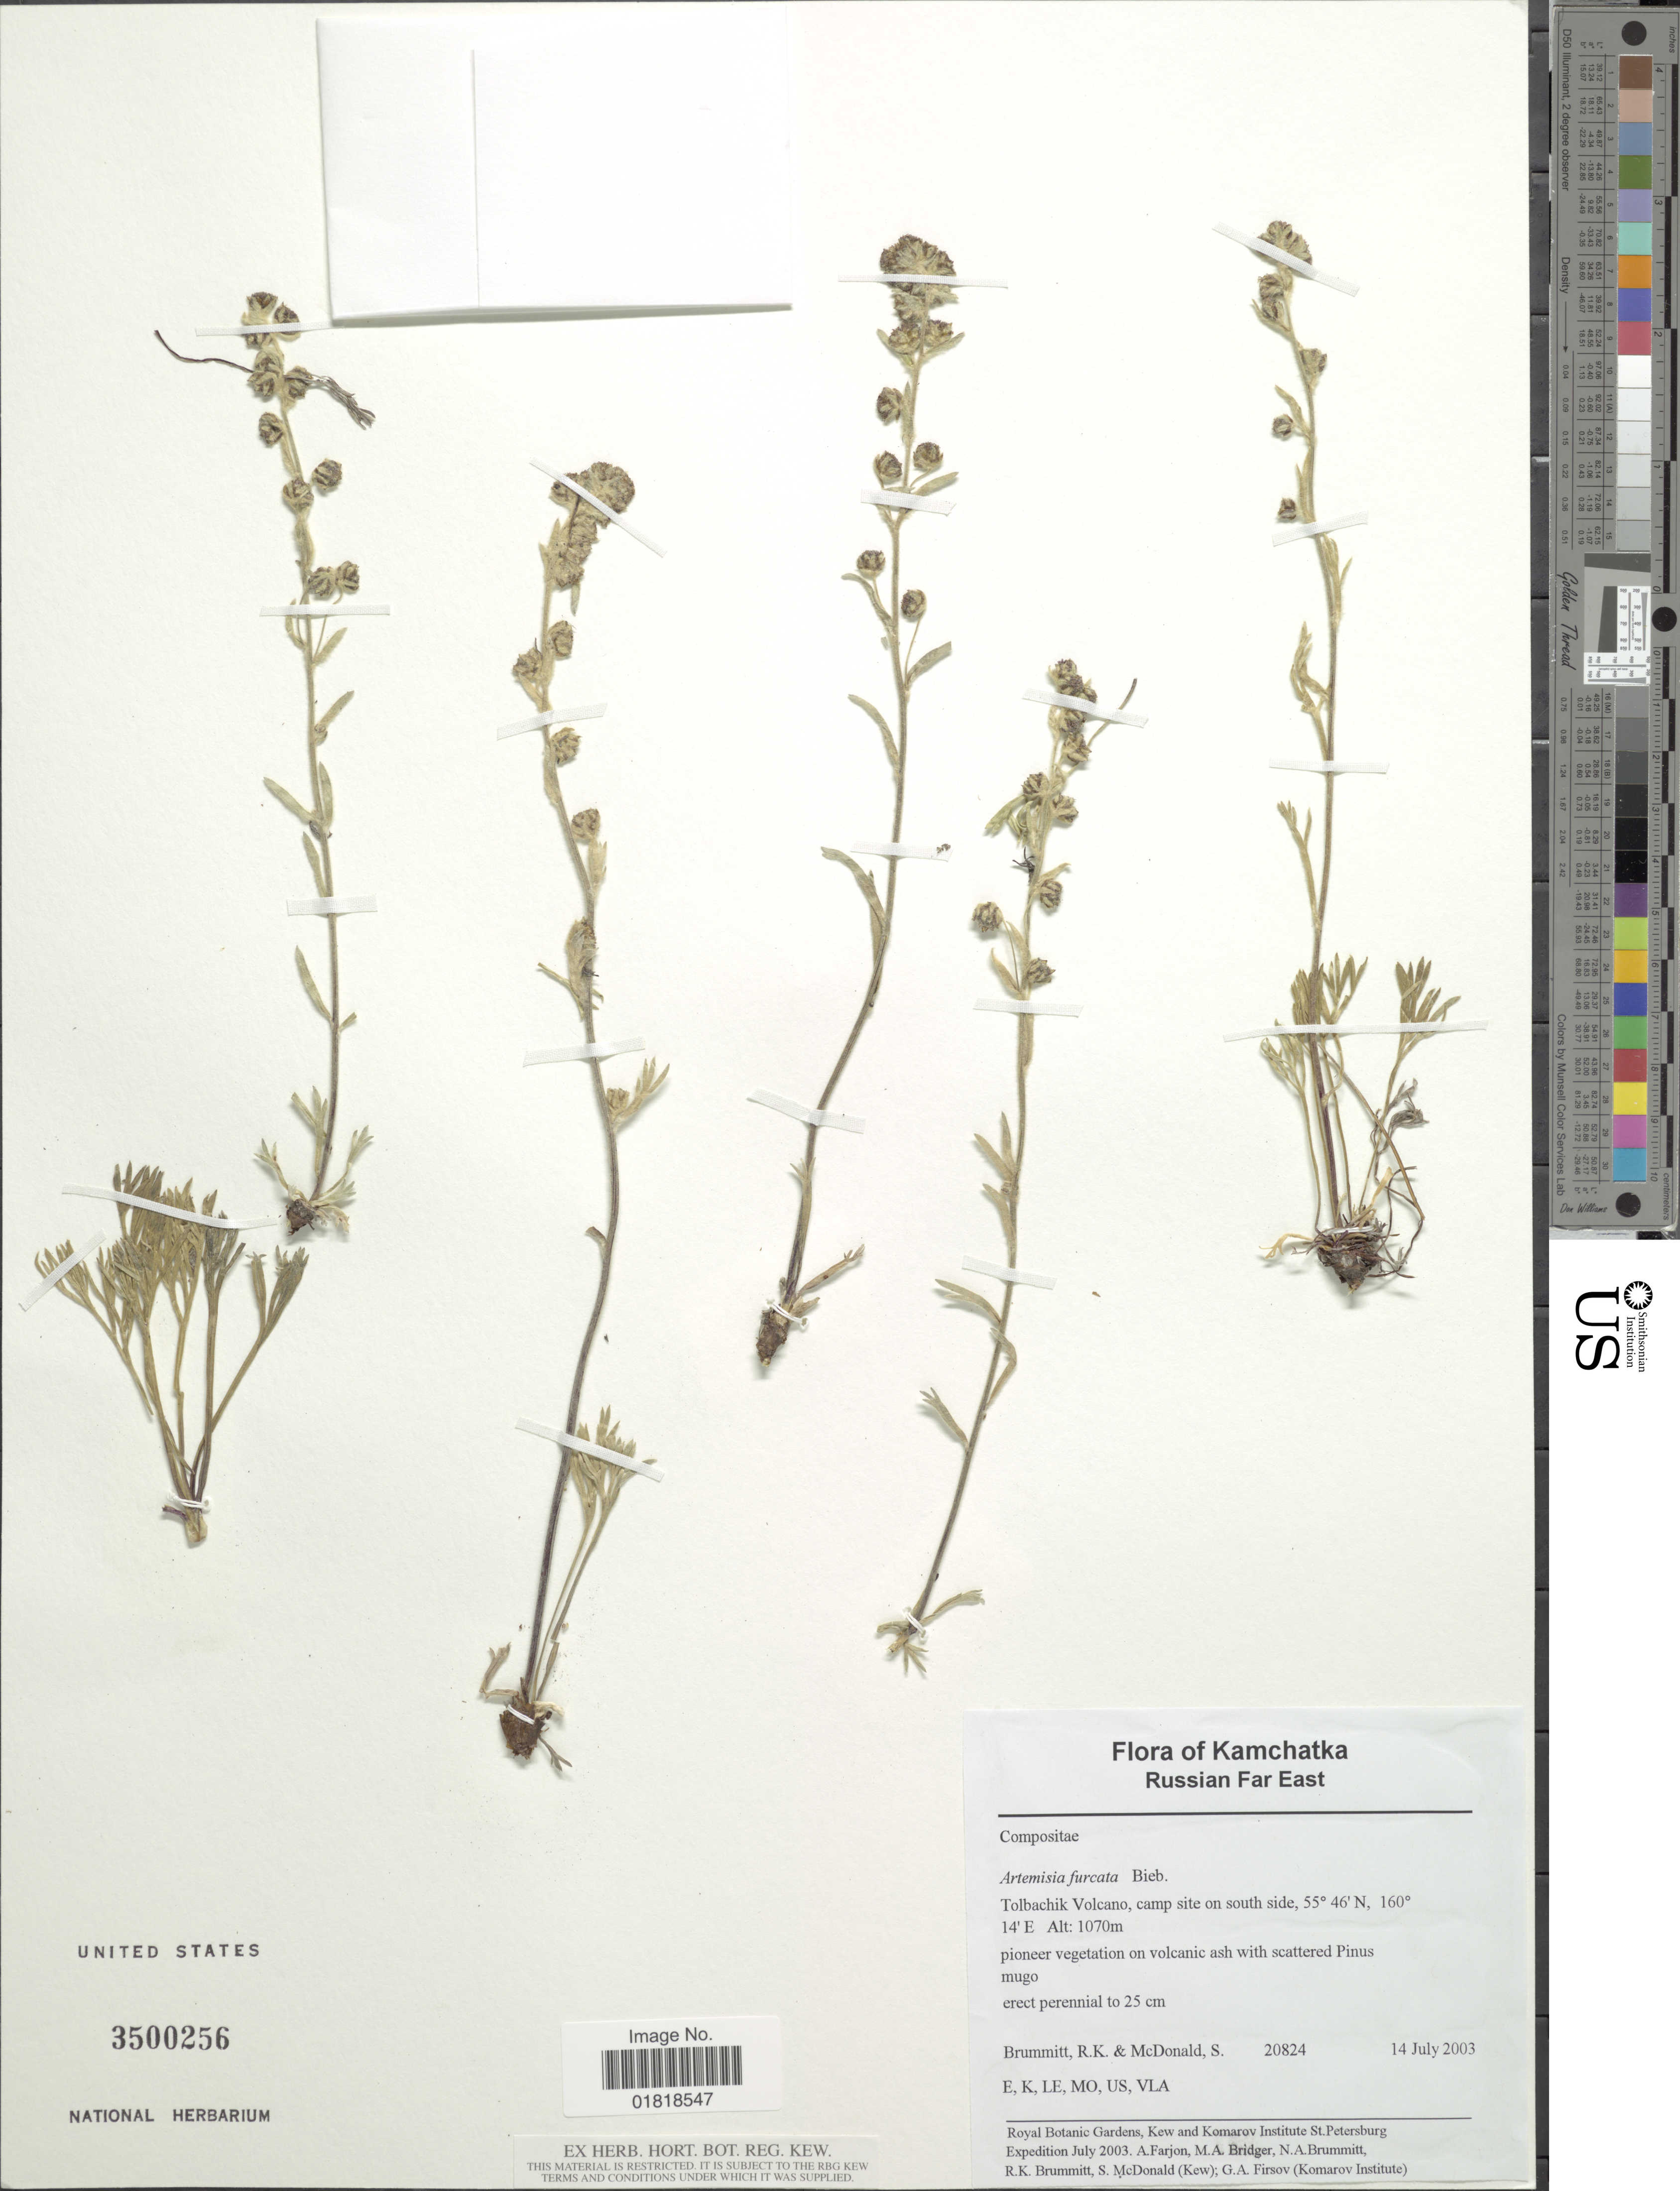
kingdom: Plantae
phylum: Tracheophyta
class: Magnoliopsida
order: Asterales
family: Asteraceae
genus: Artemisia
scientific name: Artemisia furcata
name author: M. Bieb.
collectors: R. K. Brummitt & S. McDonald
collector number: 20824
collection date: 2003-07-14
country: Russian Federation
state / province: Kamchatka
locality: Russian Far East, Tolbachik Volcano, camp site on south side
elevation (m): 1070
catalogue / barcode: US 3500256